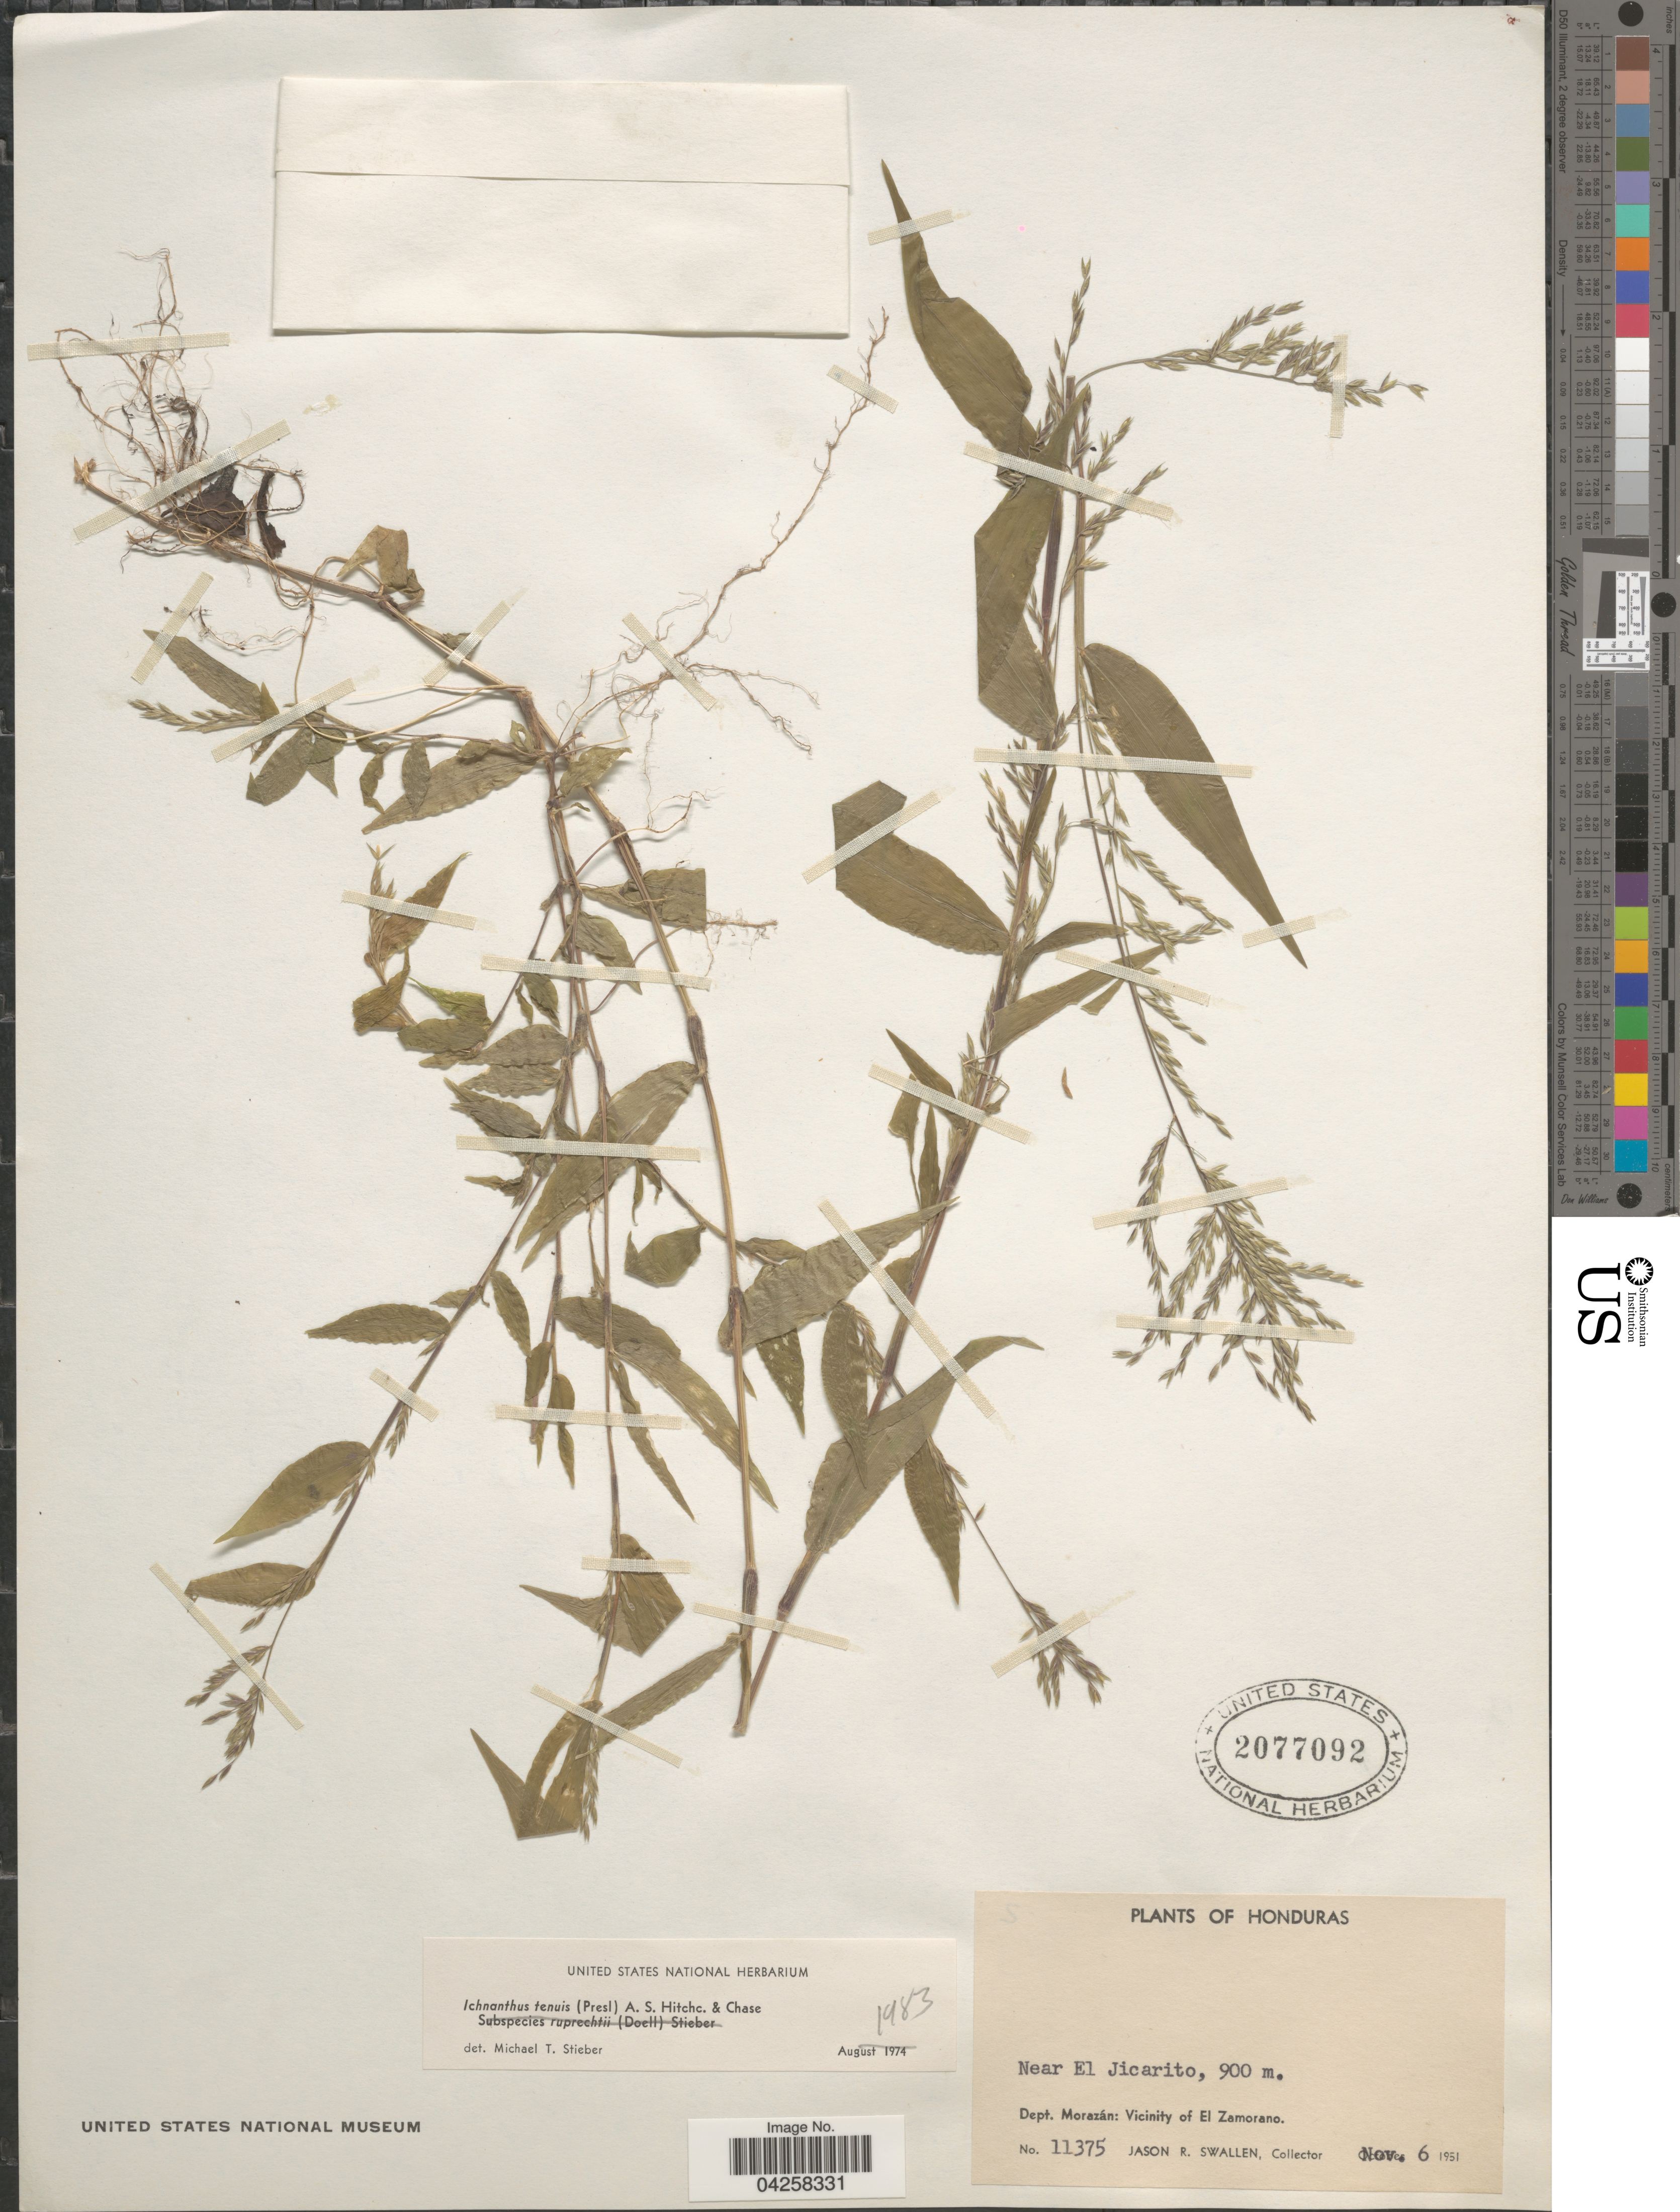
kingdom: Plantae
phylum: Tracheophyta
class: Liliopsida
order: Poales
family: Poaceae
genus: Ichnanthus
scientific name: Ichnanthus tenuis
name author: (J. Presl) Hitchc. & Chase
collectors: J. R. Swallen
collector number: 11375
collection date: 1951-11-06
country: Honduras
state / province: Fco. Morazán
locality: Near El Jicarito. Dept. Morazán: Vicinity of El Zamorano.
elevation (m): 900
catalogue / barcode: US 2077092